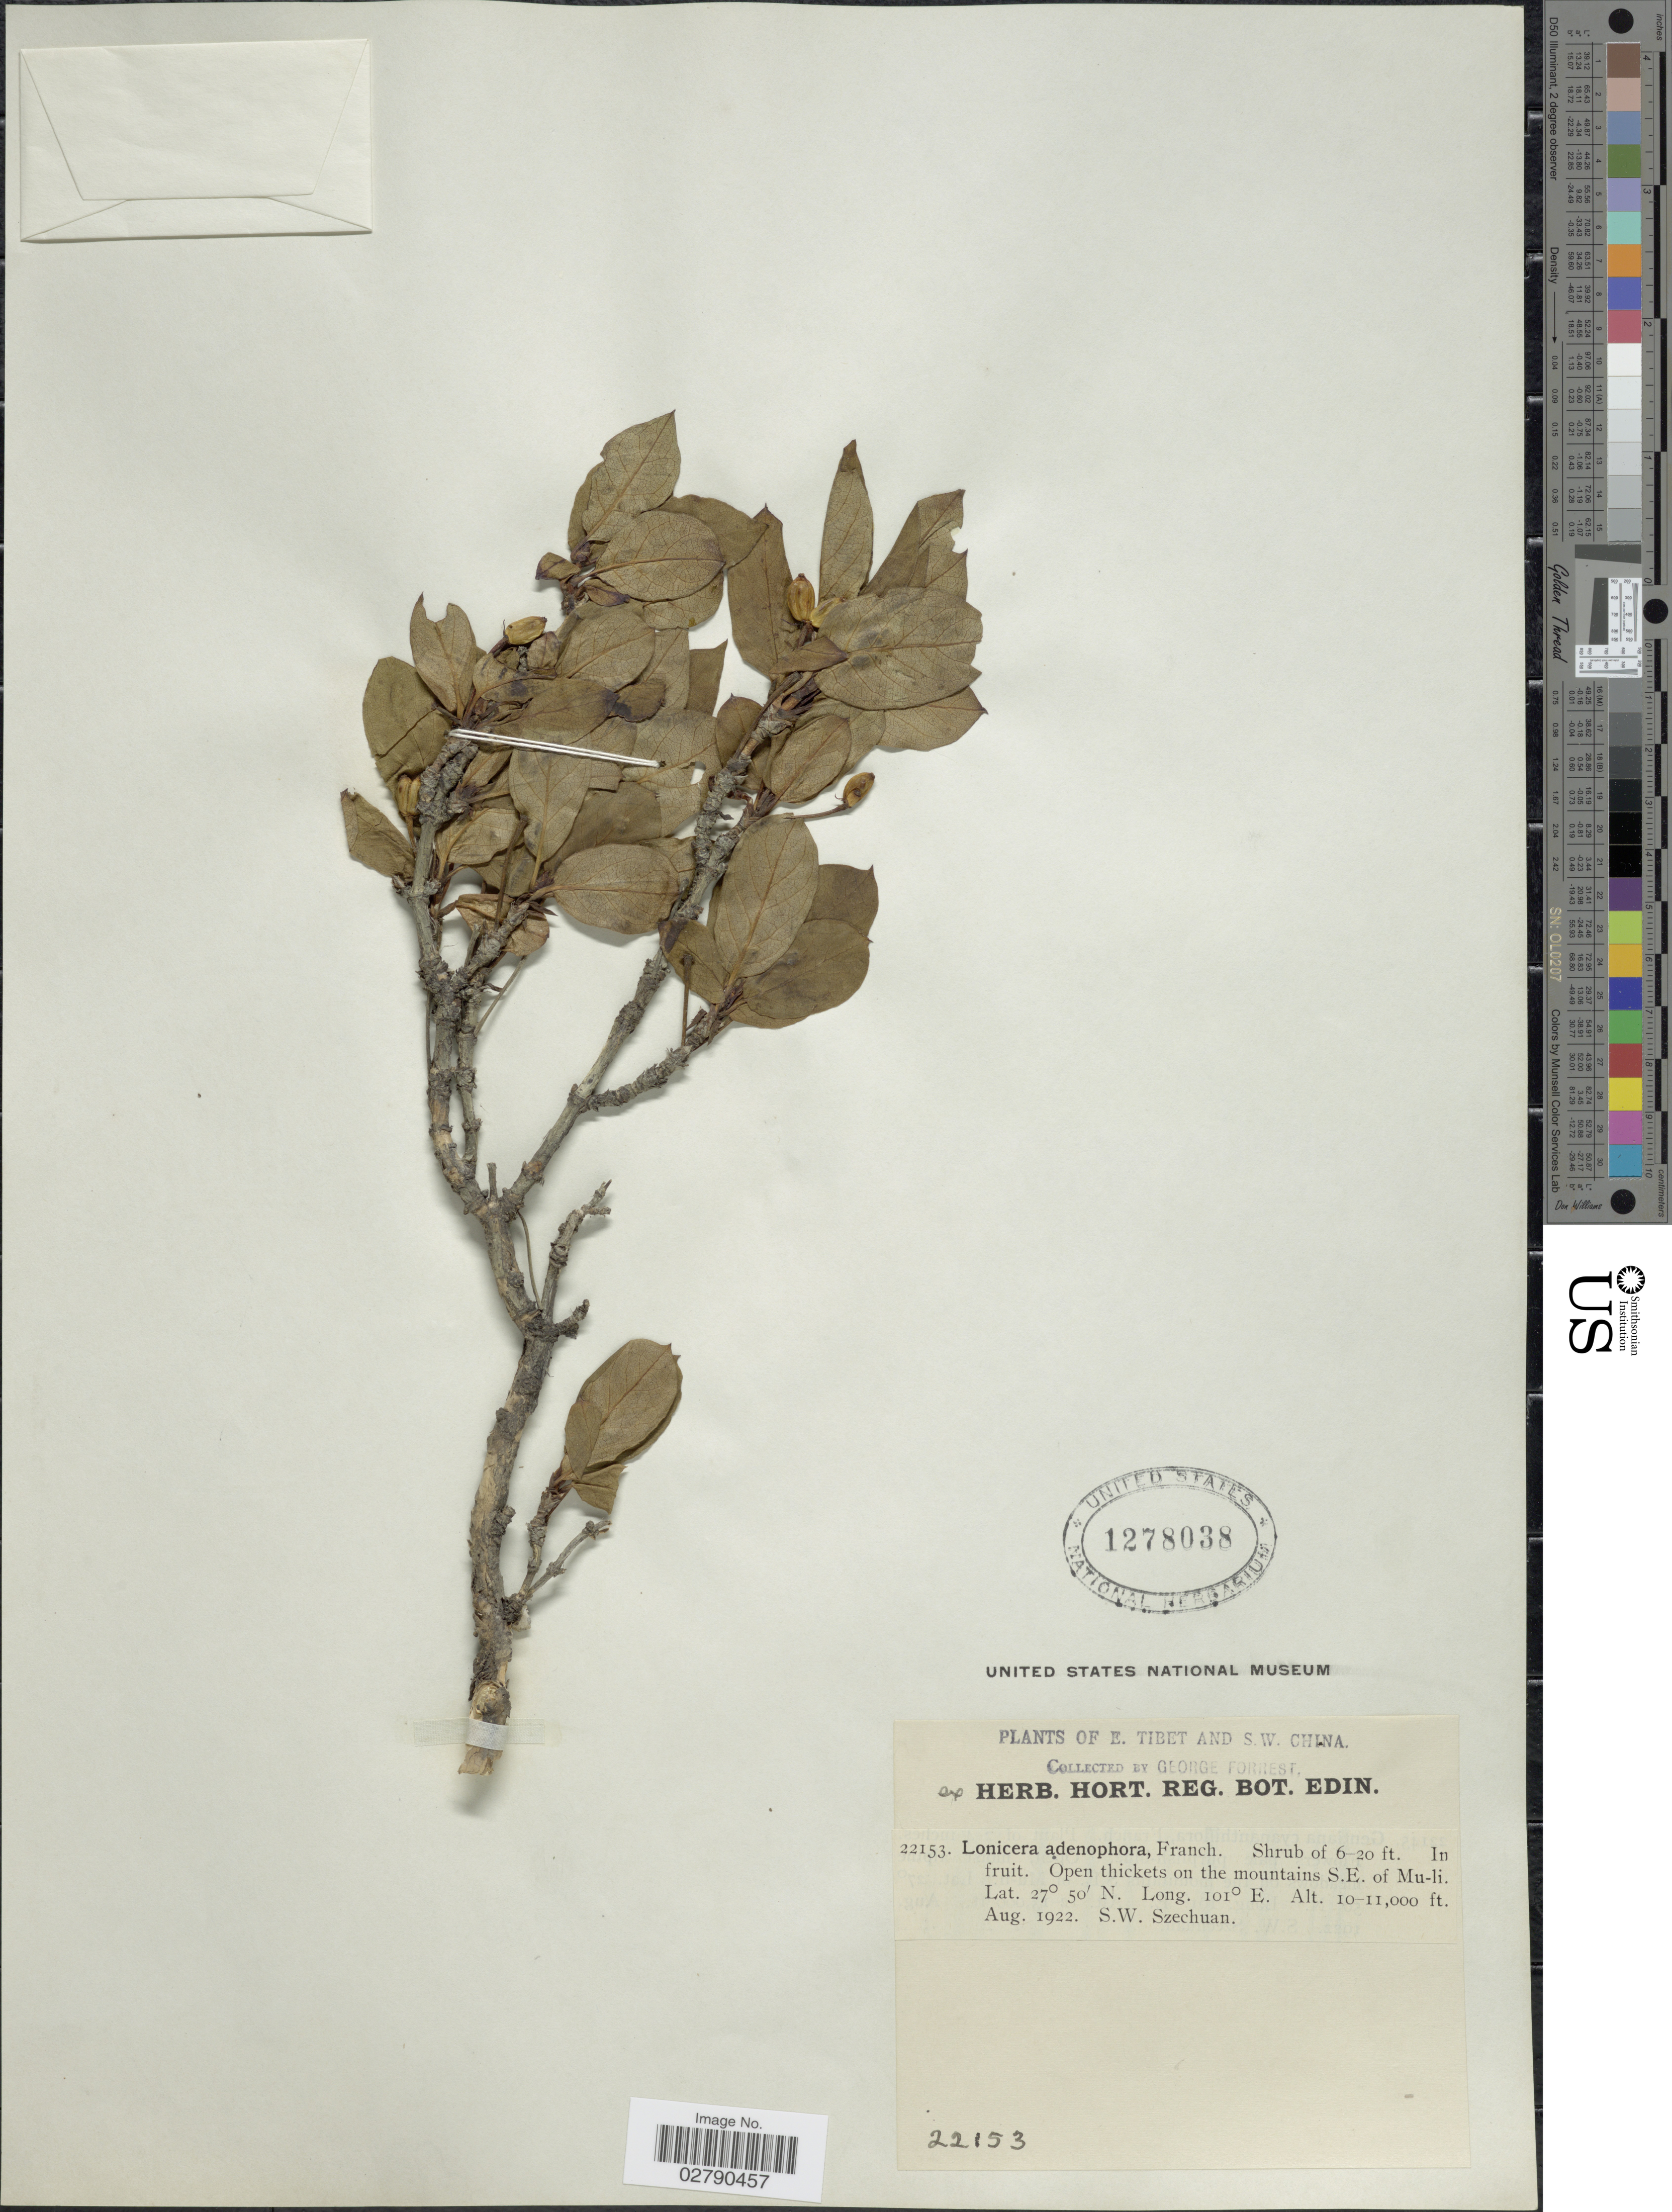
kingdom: Plantae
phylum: Tracheophyta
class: Magnoliopsida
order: Dipsacales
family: Caprifoliaceae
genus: Lonicera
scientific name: Lonicera adenophora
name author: Franch.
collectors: G. Forrest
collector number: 22153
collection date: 1922-08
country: China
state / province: Sichuan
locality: E. Tibet and S.W. China. Open thickets on the mountains S.E. of Mu-li. S.W. Szechuan.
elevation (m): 3048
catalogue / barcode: US 1278038